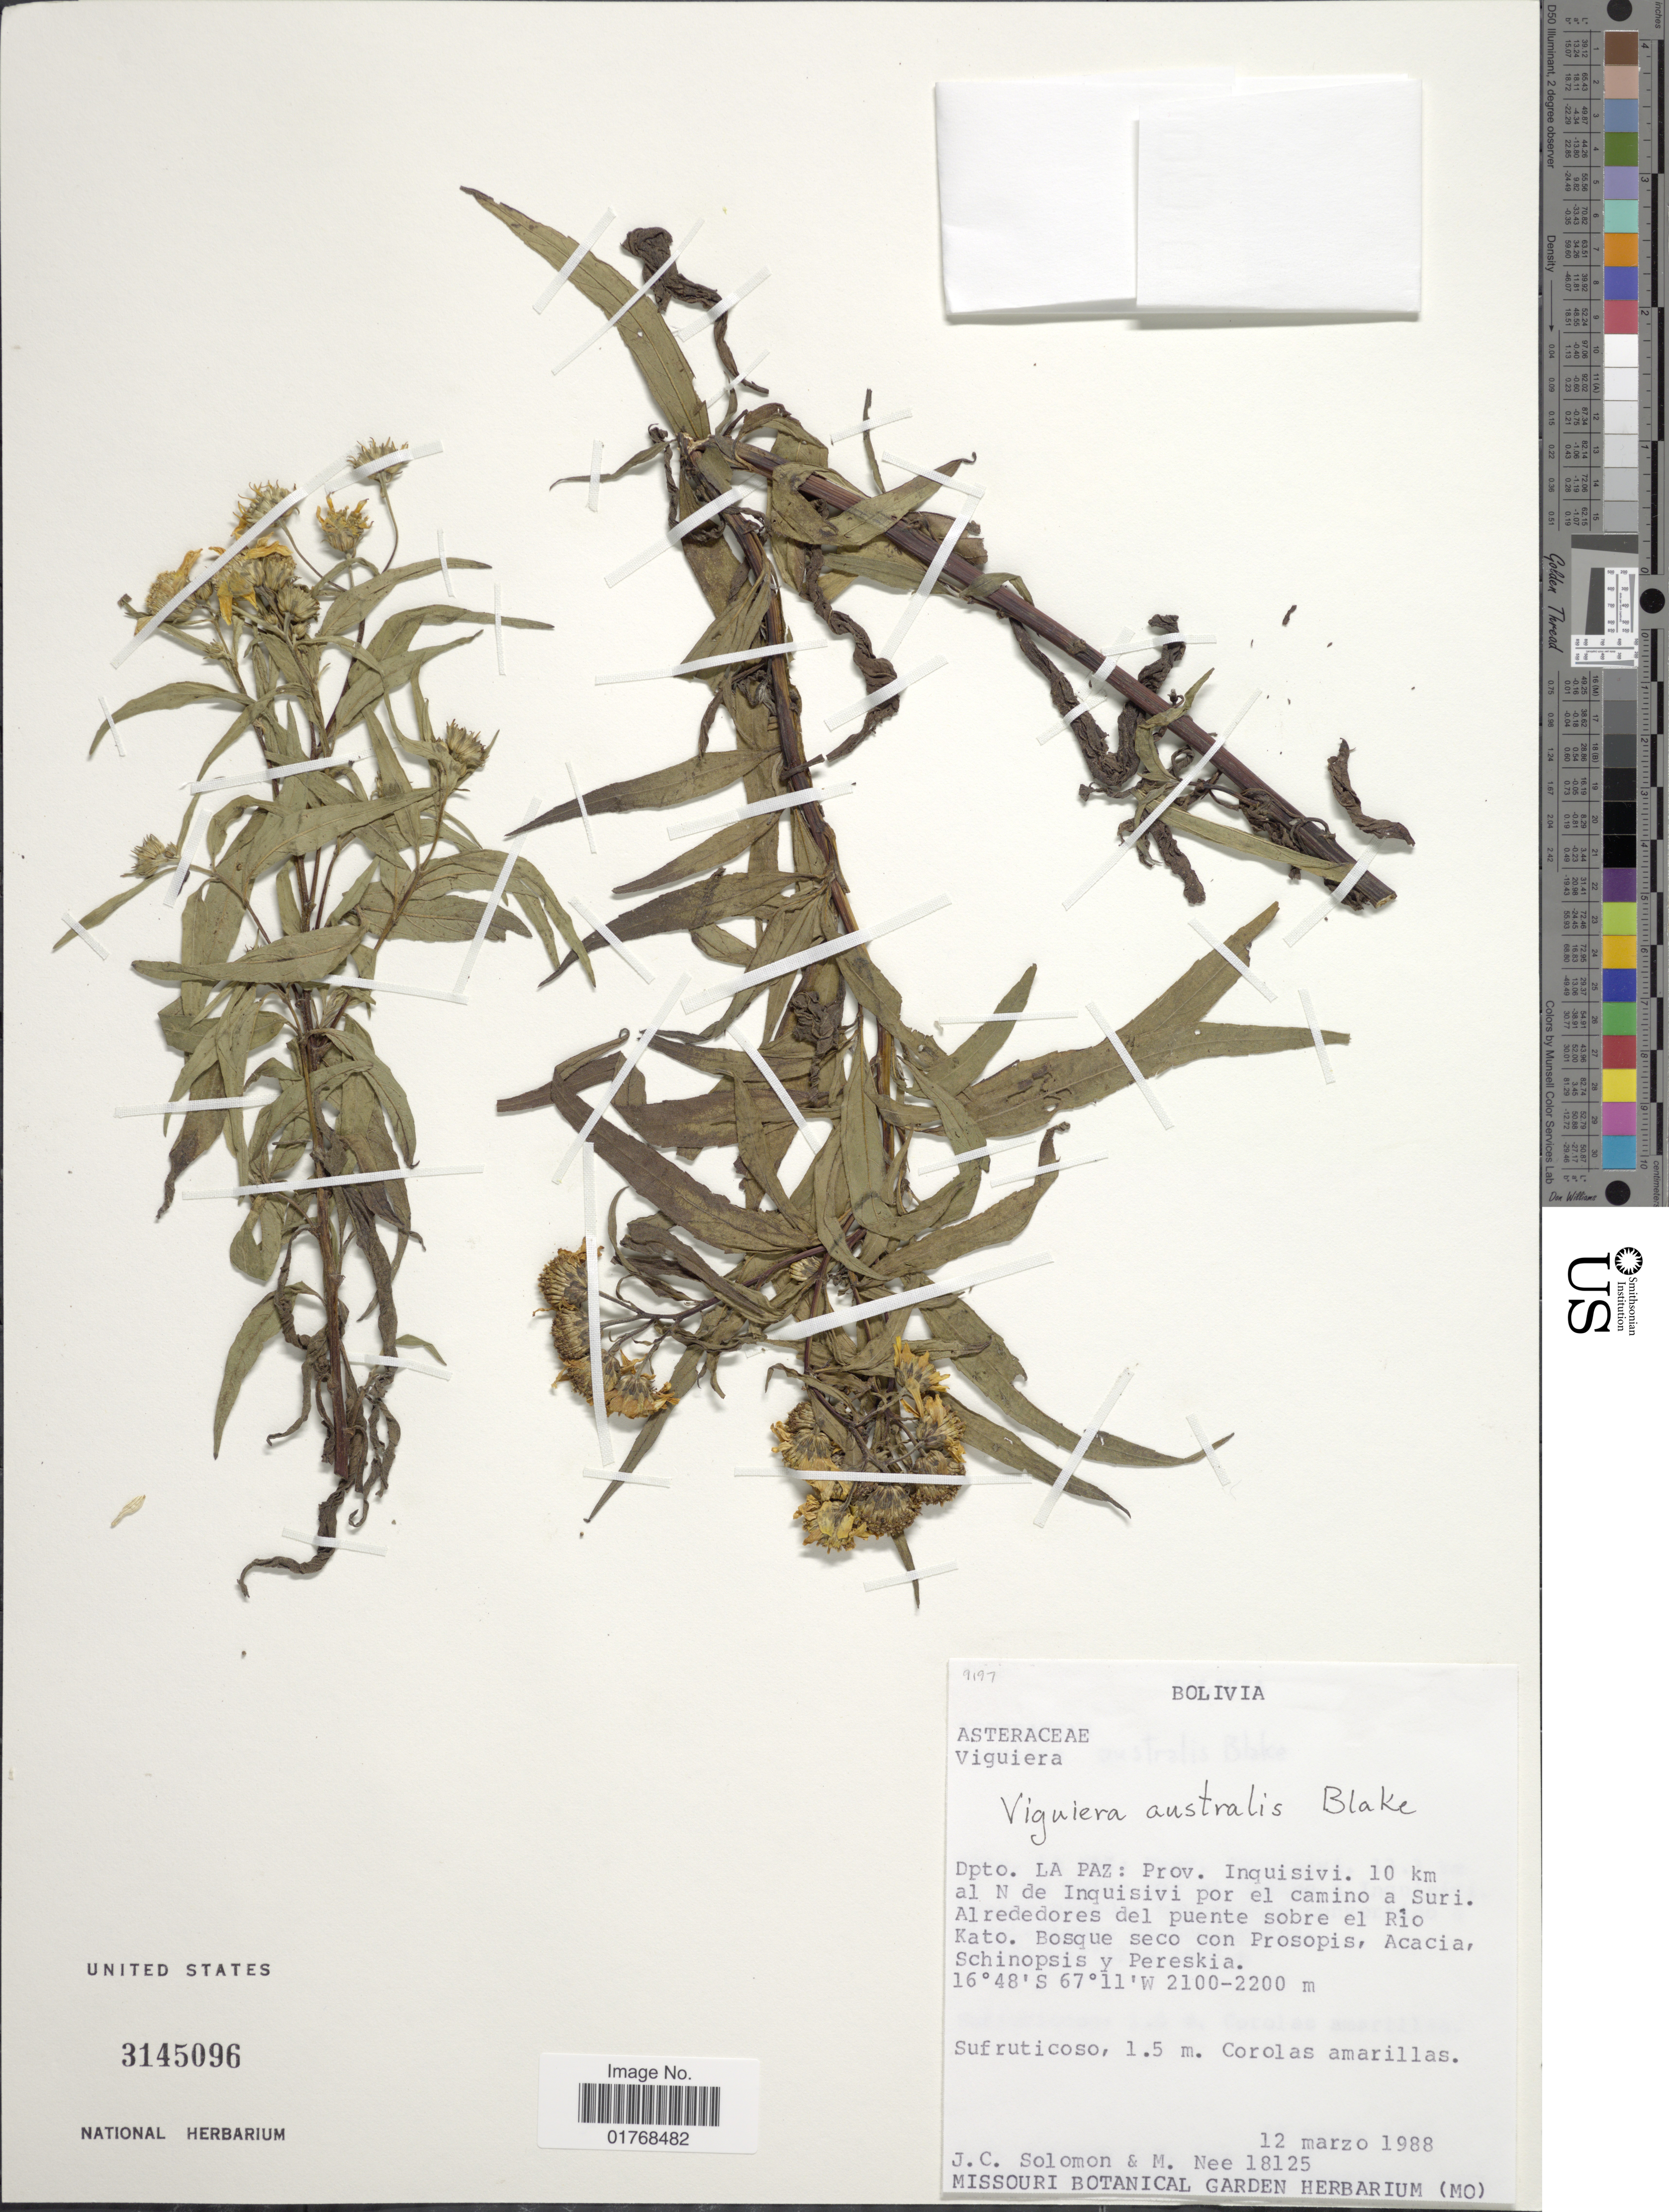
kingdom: Plantae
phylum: Tracheophyta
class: Magnoliopsida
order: Asterales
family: Asteraceae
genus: Viguiera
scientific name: Viguiera australis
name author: Blake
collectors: J. C. Solomon & M. Nee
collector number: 18125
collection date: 1988-03-12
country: Bolivia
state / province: La Paz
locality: Bolivia. Dpto. La Paz: Prov. Inquisivi. 10 km al N de Inquisivi por el camino a Suri. Alrededores del puente sobre el Rio Kato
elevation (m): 2100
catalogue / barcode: US 3145096